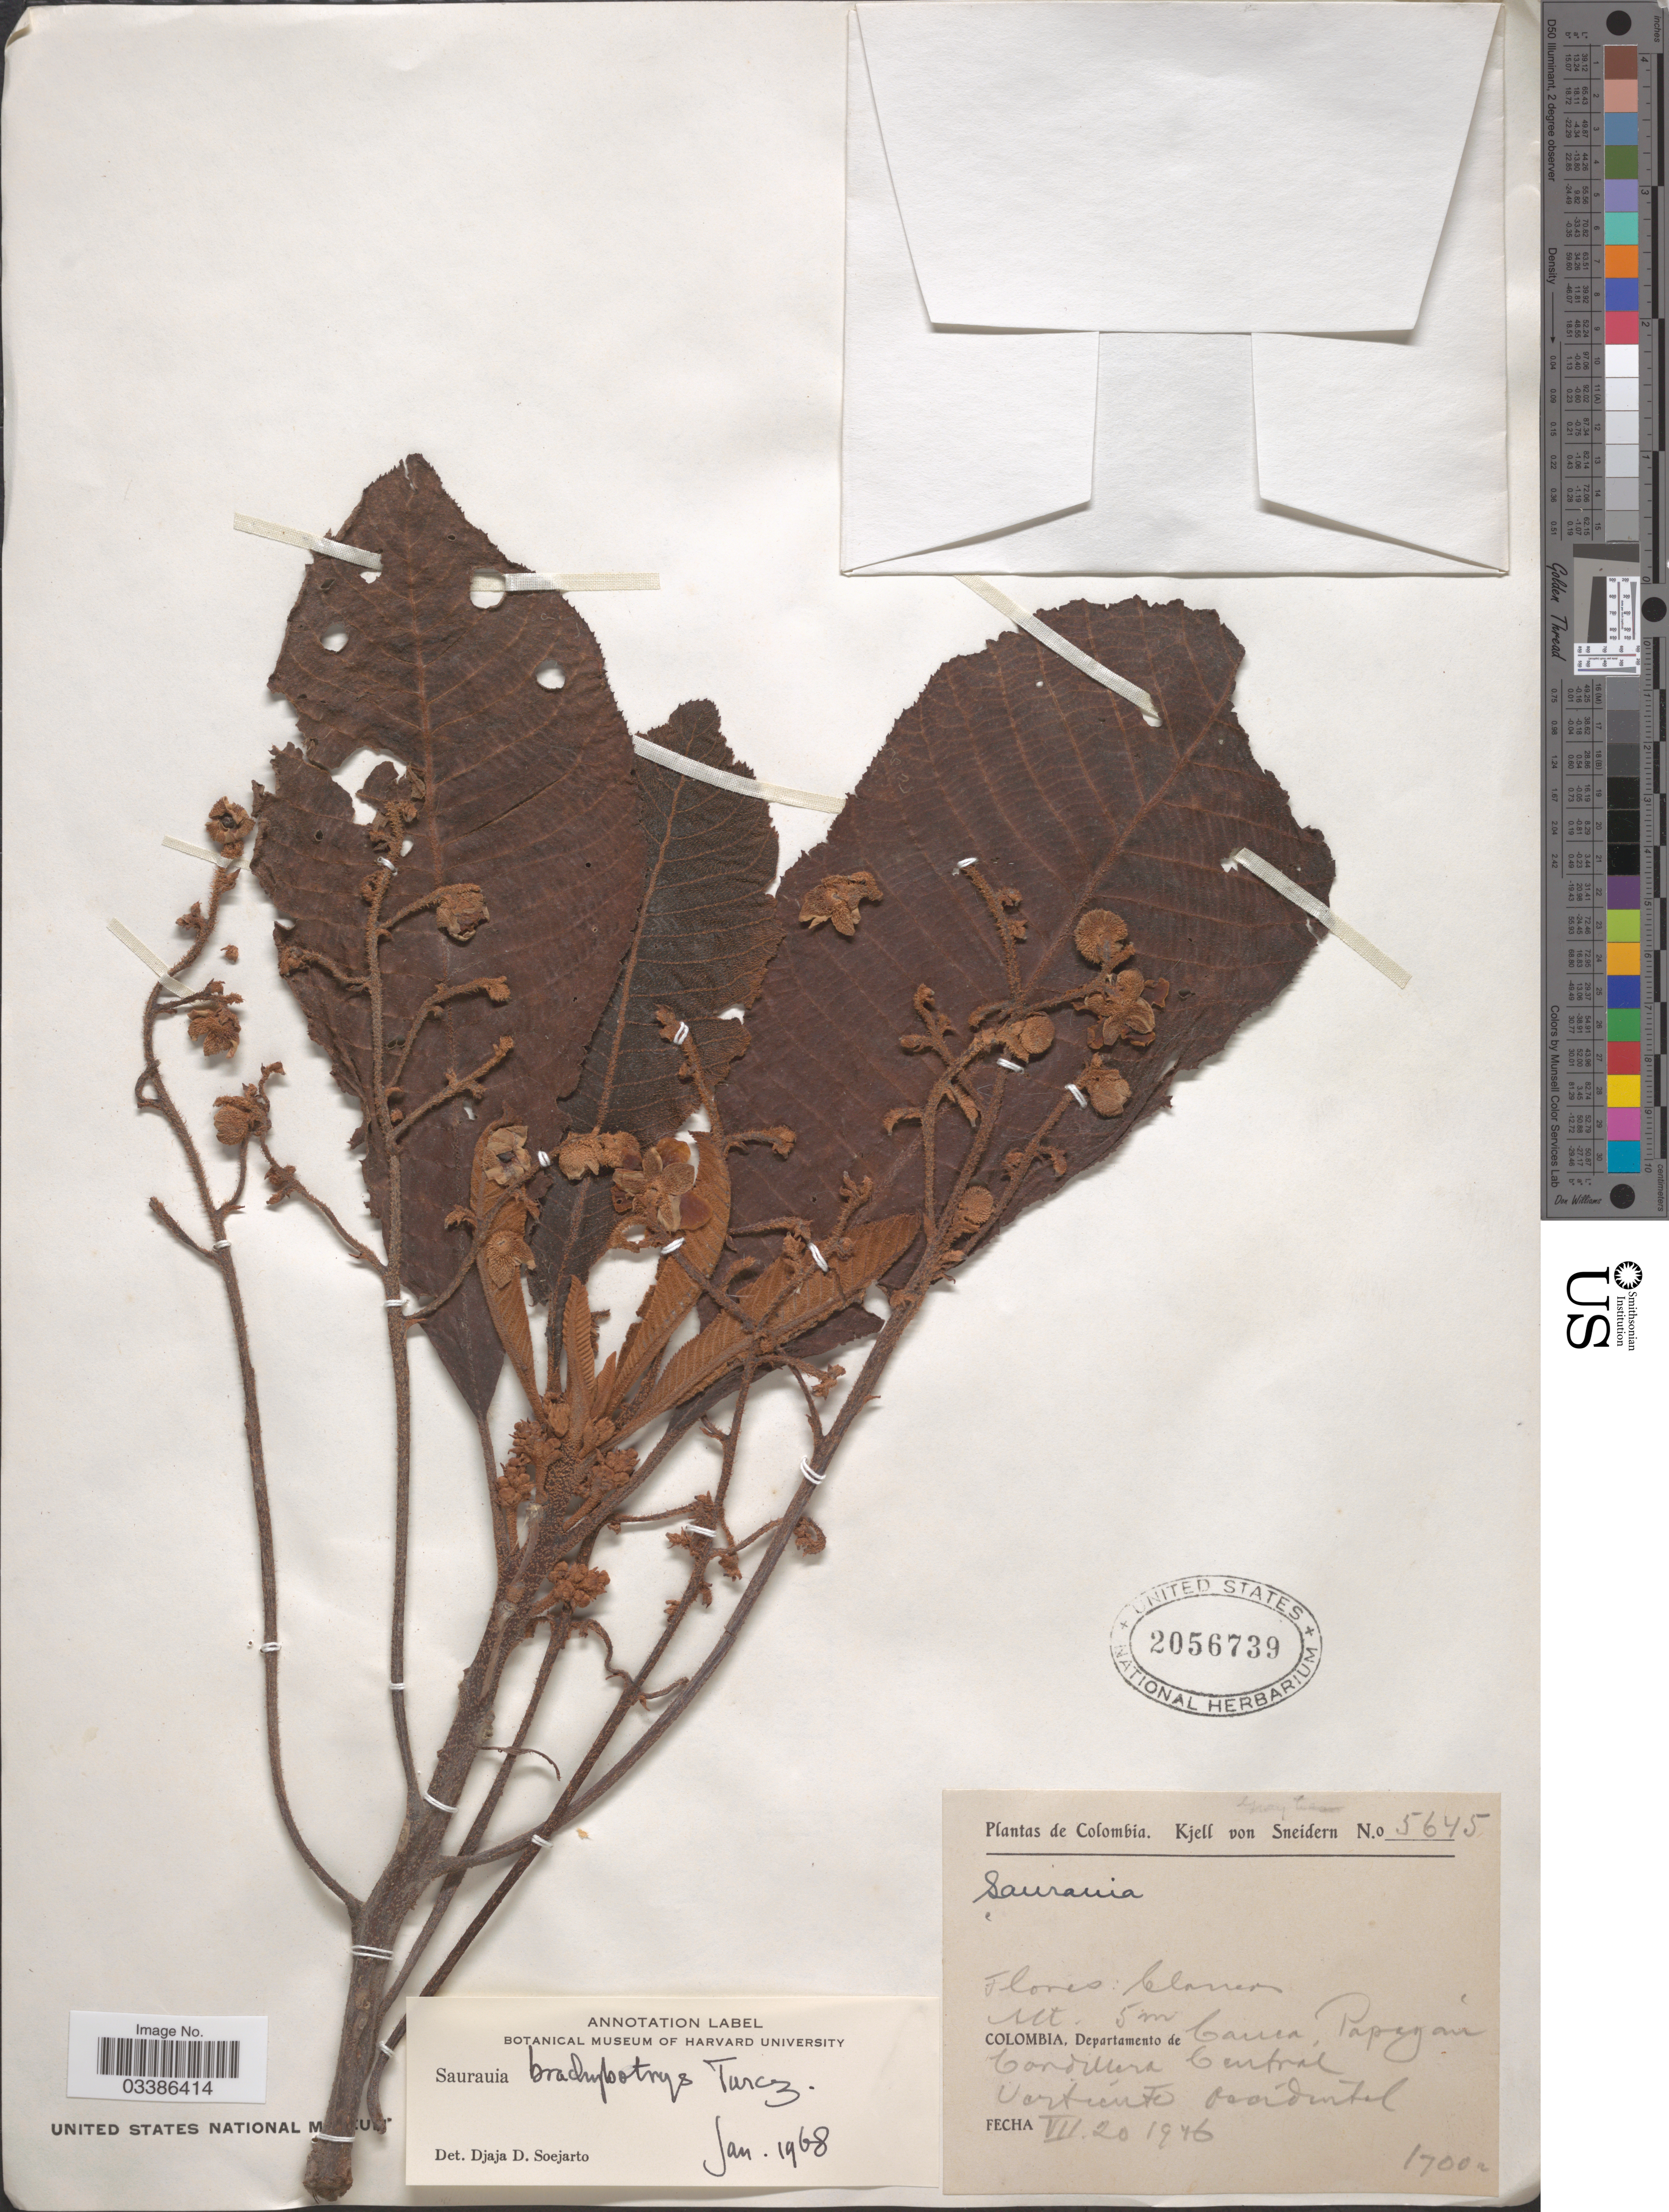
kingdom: Plantae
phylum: Tracheophyta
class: Magnoliopsida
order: Ericales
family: Actinidiaceae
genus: Saurauia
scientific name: Saurauia brachybotrys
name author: Turcz.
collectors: K. von Sneidern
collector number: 5645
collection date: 1946-07-20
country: Colombia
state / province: Cauca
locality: Departamento de Cauca, Popayán. Cordillera Central. Vertiente Occidental.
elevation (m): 1700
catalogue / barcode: US 2056739